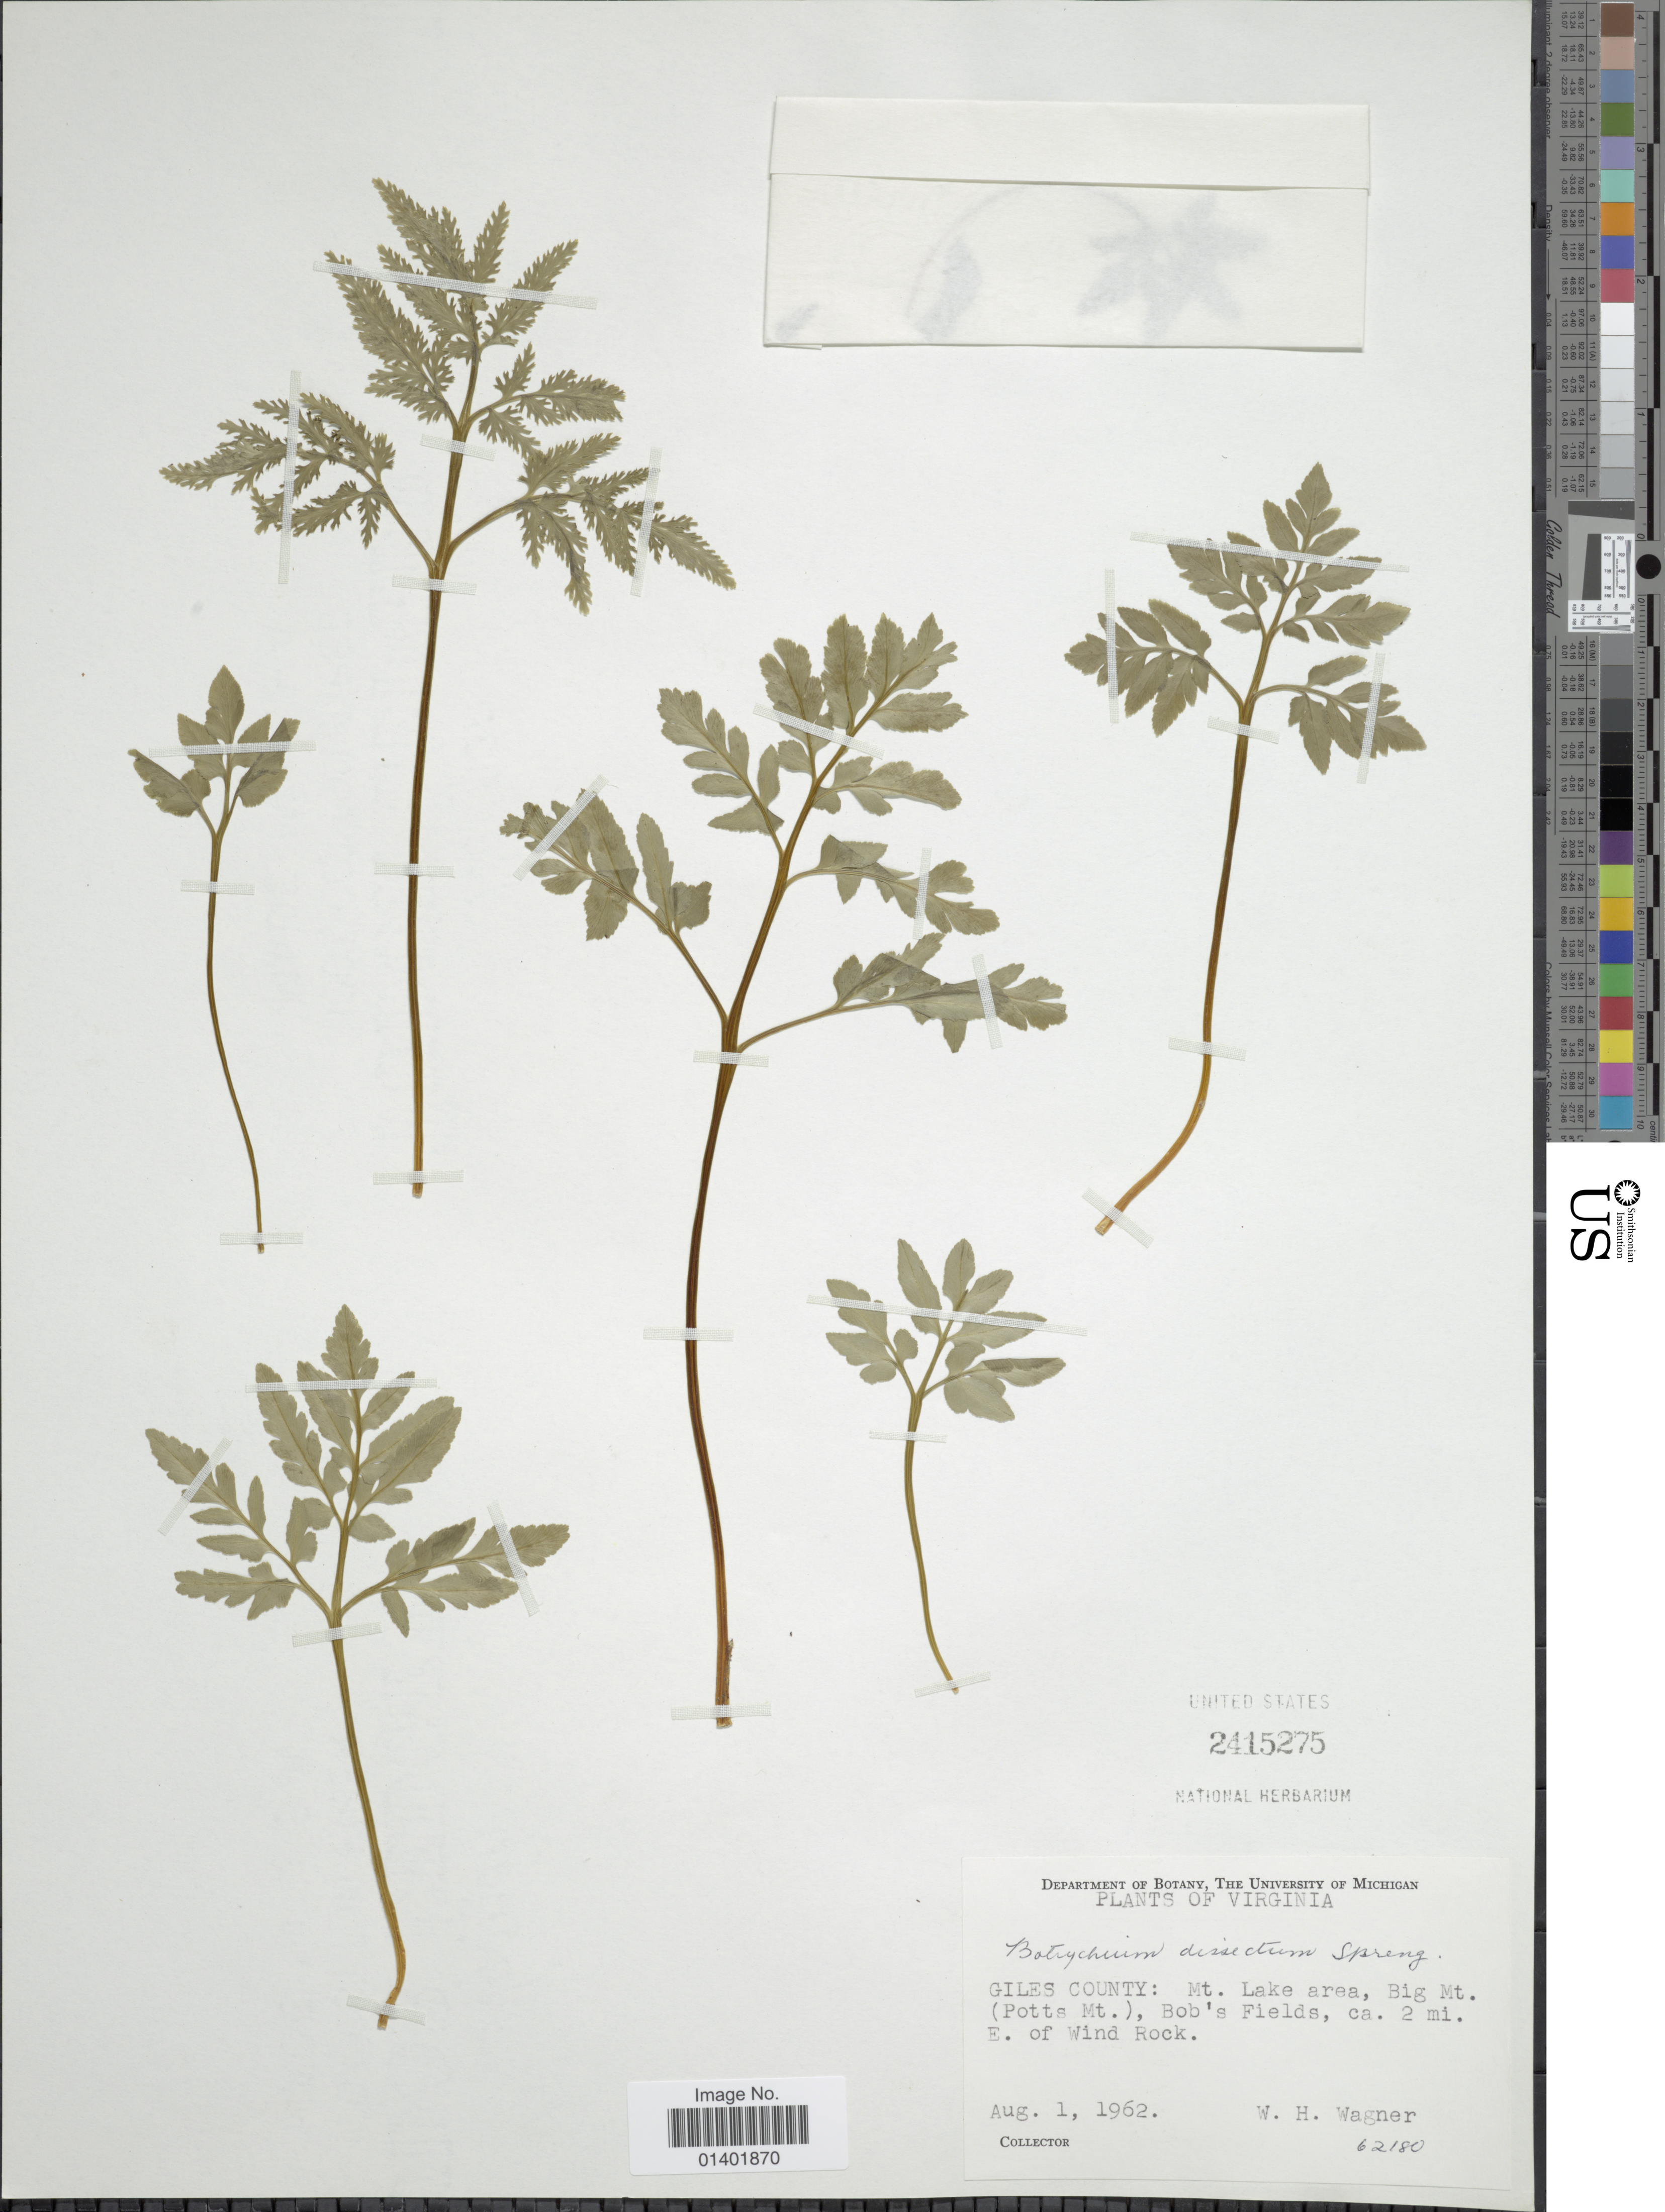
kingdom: Plantae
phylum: Tracheophyta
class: Polypodiopsida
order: Ophioglossales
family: Ophioglossaceae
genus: Botrychium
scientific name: Botrychium dissectum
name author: Spreng.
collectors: W. H. Wagner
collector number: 62180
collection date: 1962-08-01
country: United States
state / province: Virginia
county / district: Giles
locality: Mt. lake area, Big Mt. (Potts Mt.) , Bob's Fields, ca 2 mi. E. of Wind Rock.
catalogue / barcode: US 2415275